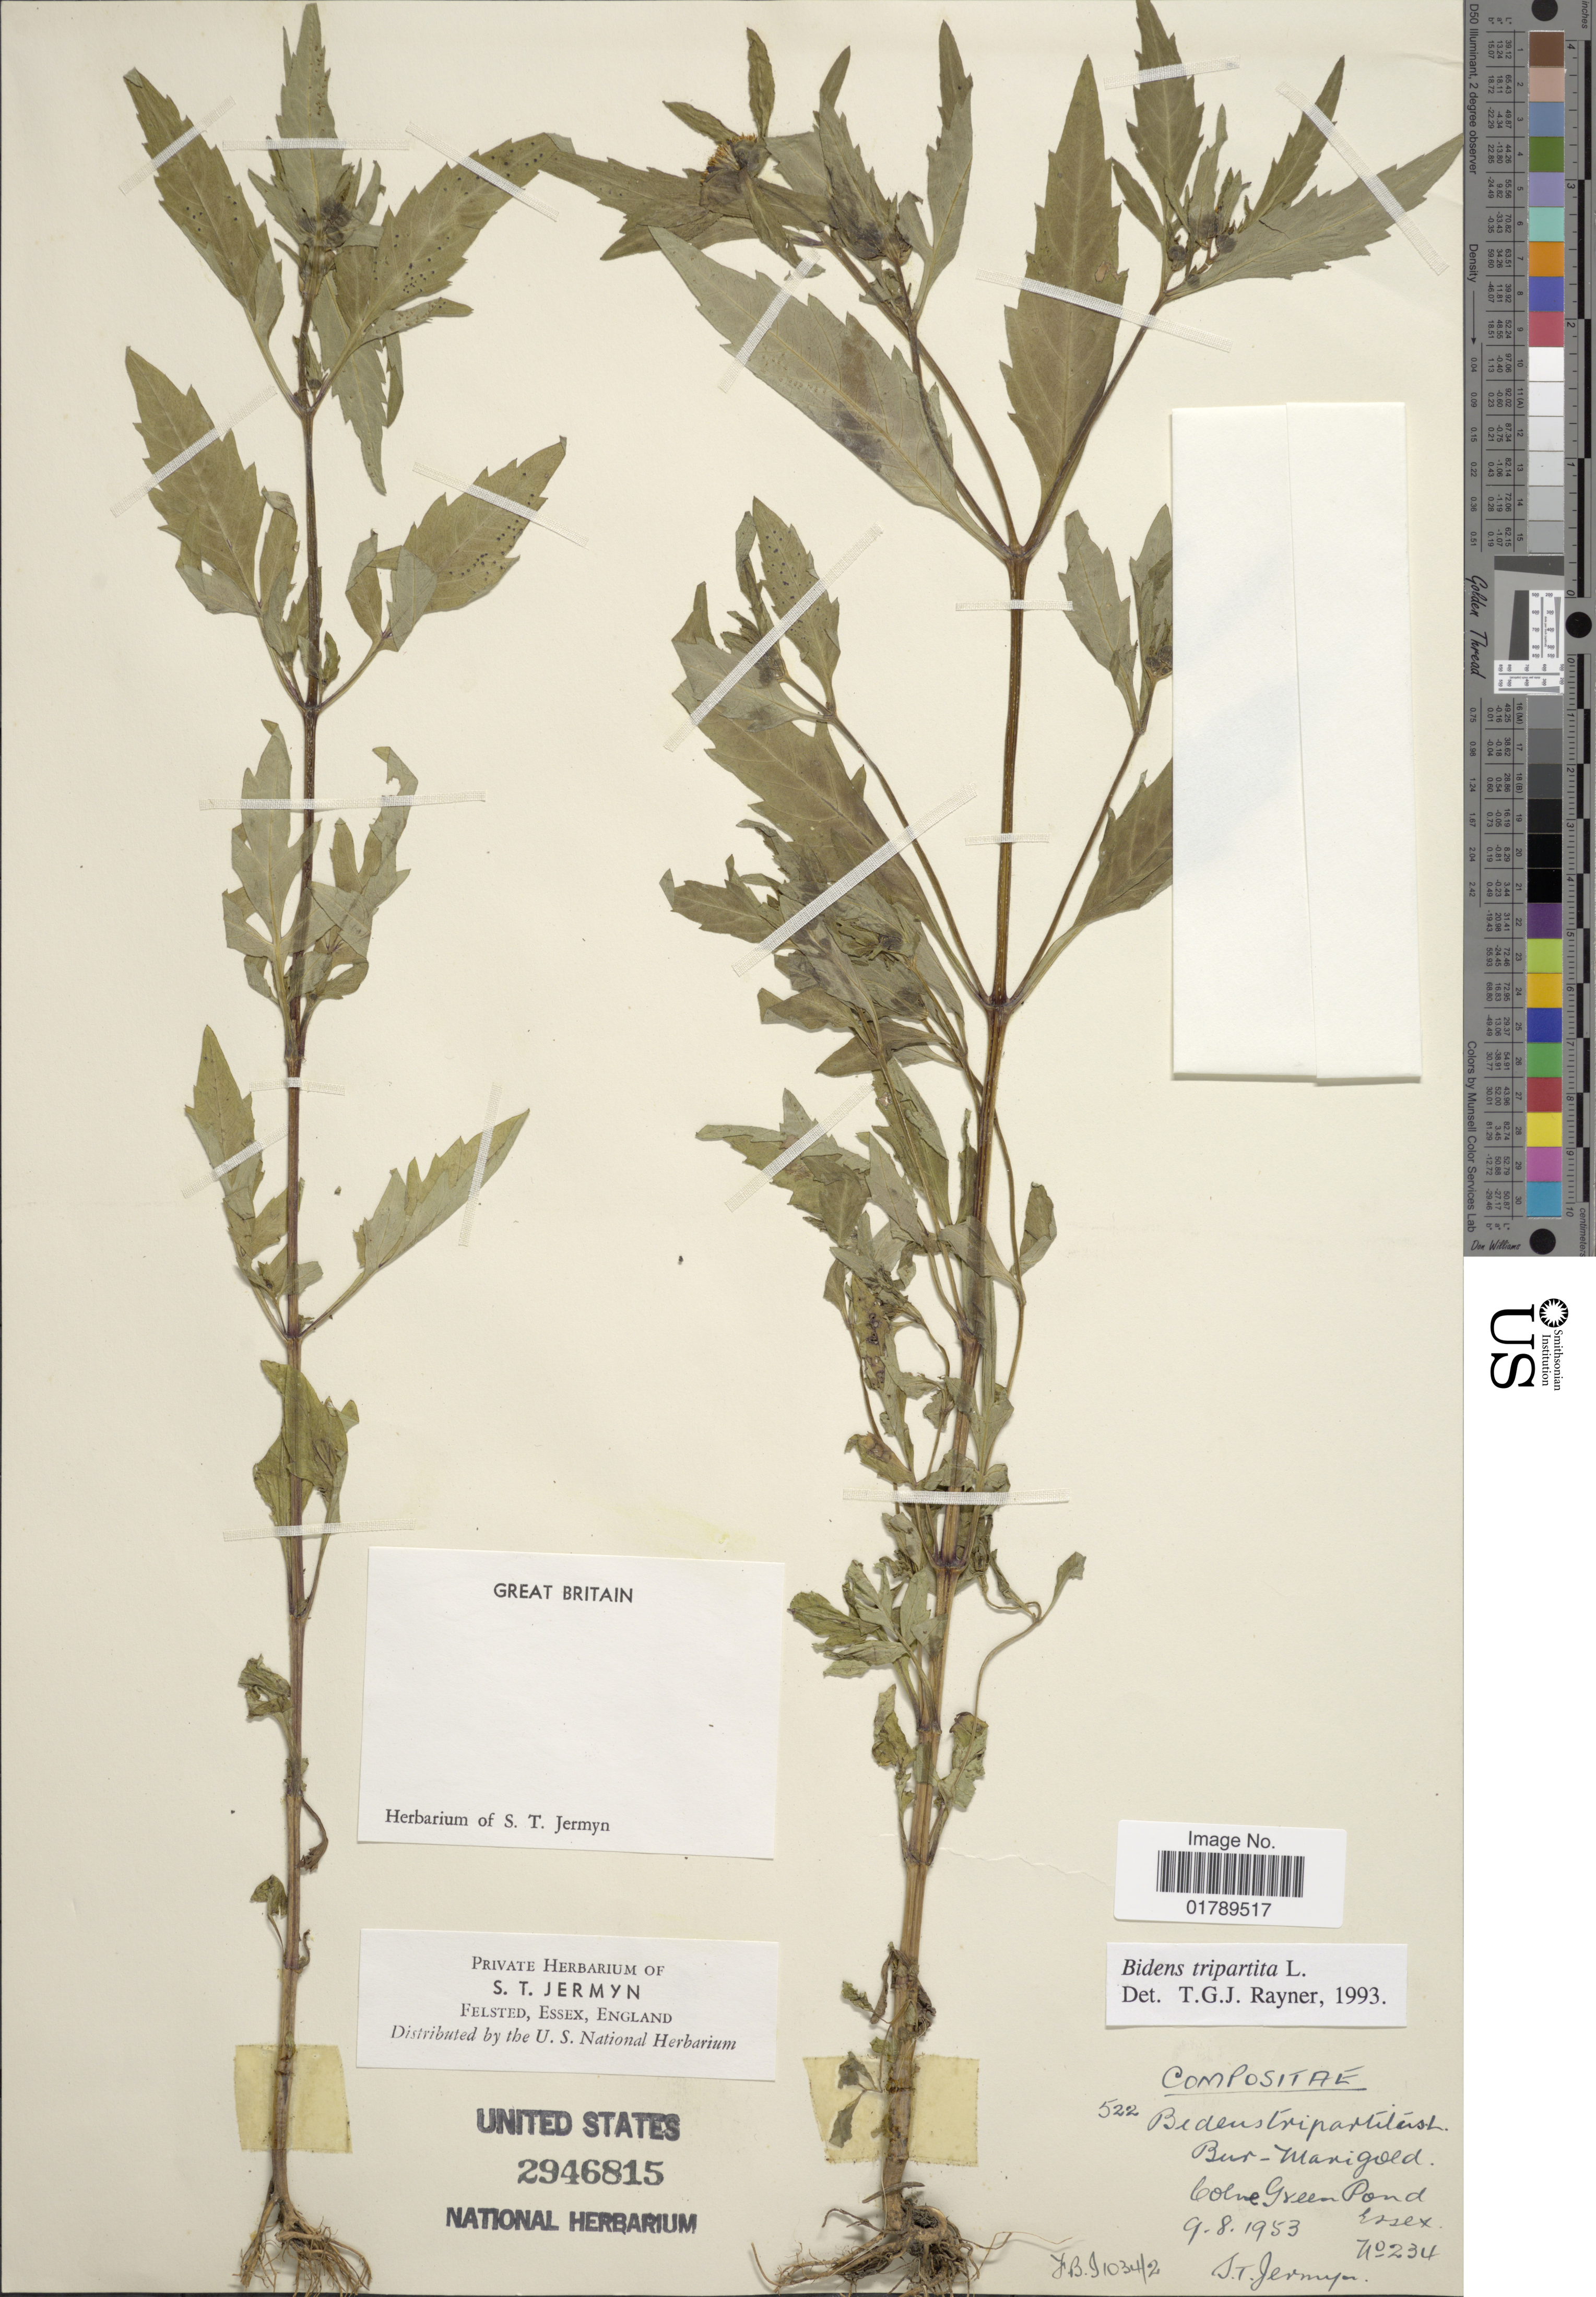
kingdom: Plantae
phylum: Tracheophyta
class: Magnoliopsida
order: Asterales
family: Asteraceae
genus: Bidens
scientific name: Bidens tripartita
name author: L.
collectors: S. Jermyn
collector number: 234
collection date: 1953-08-09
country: United Kingdom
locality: Colve Green Pond, Essex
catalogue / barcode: US 2946815